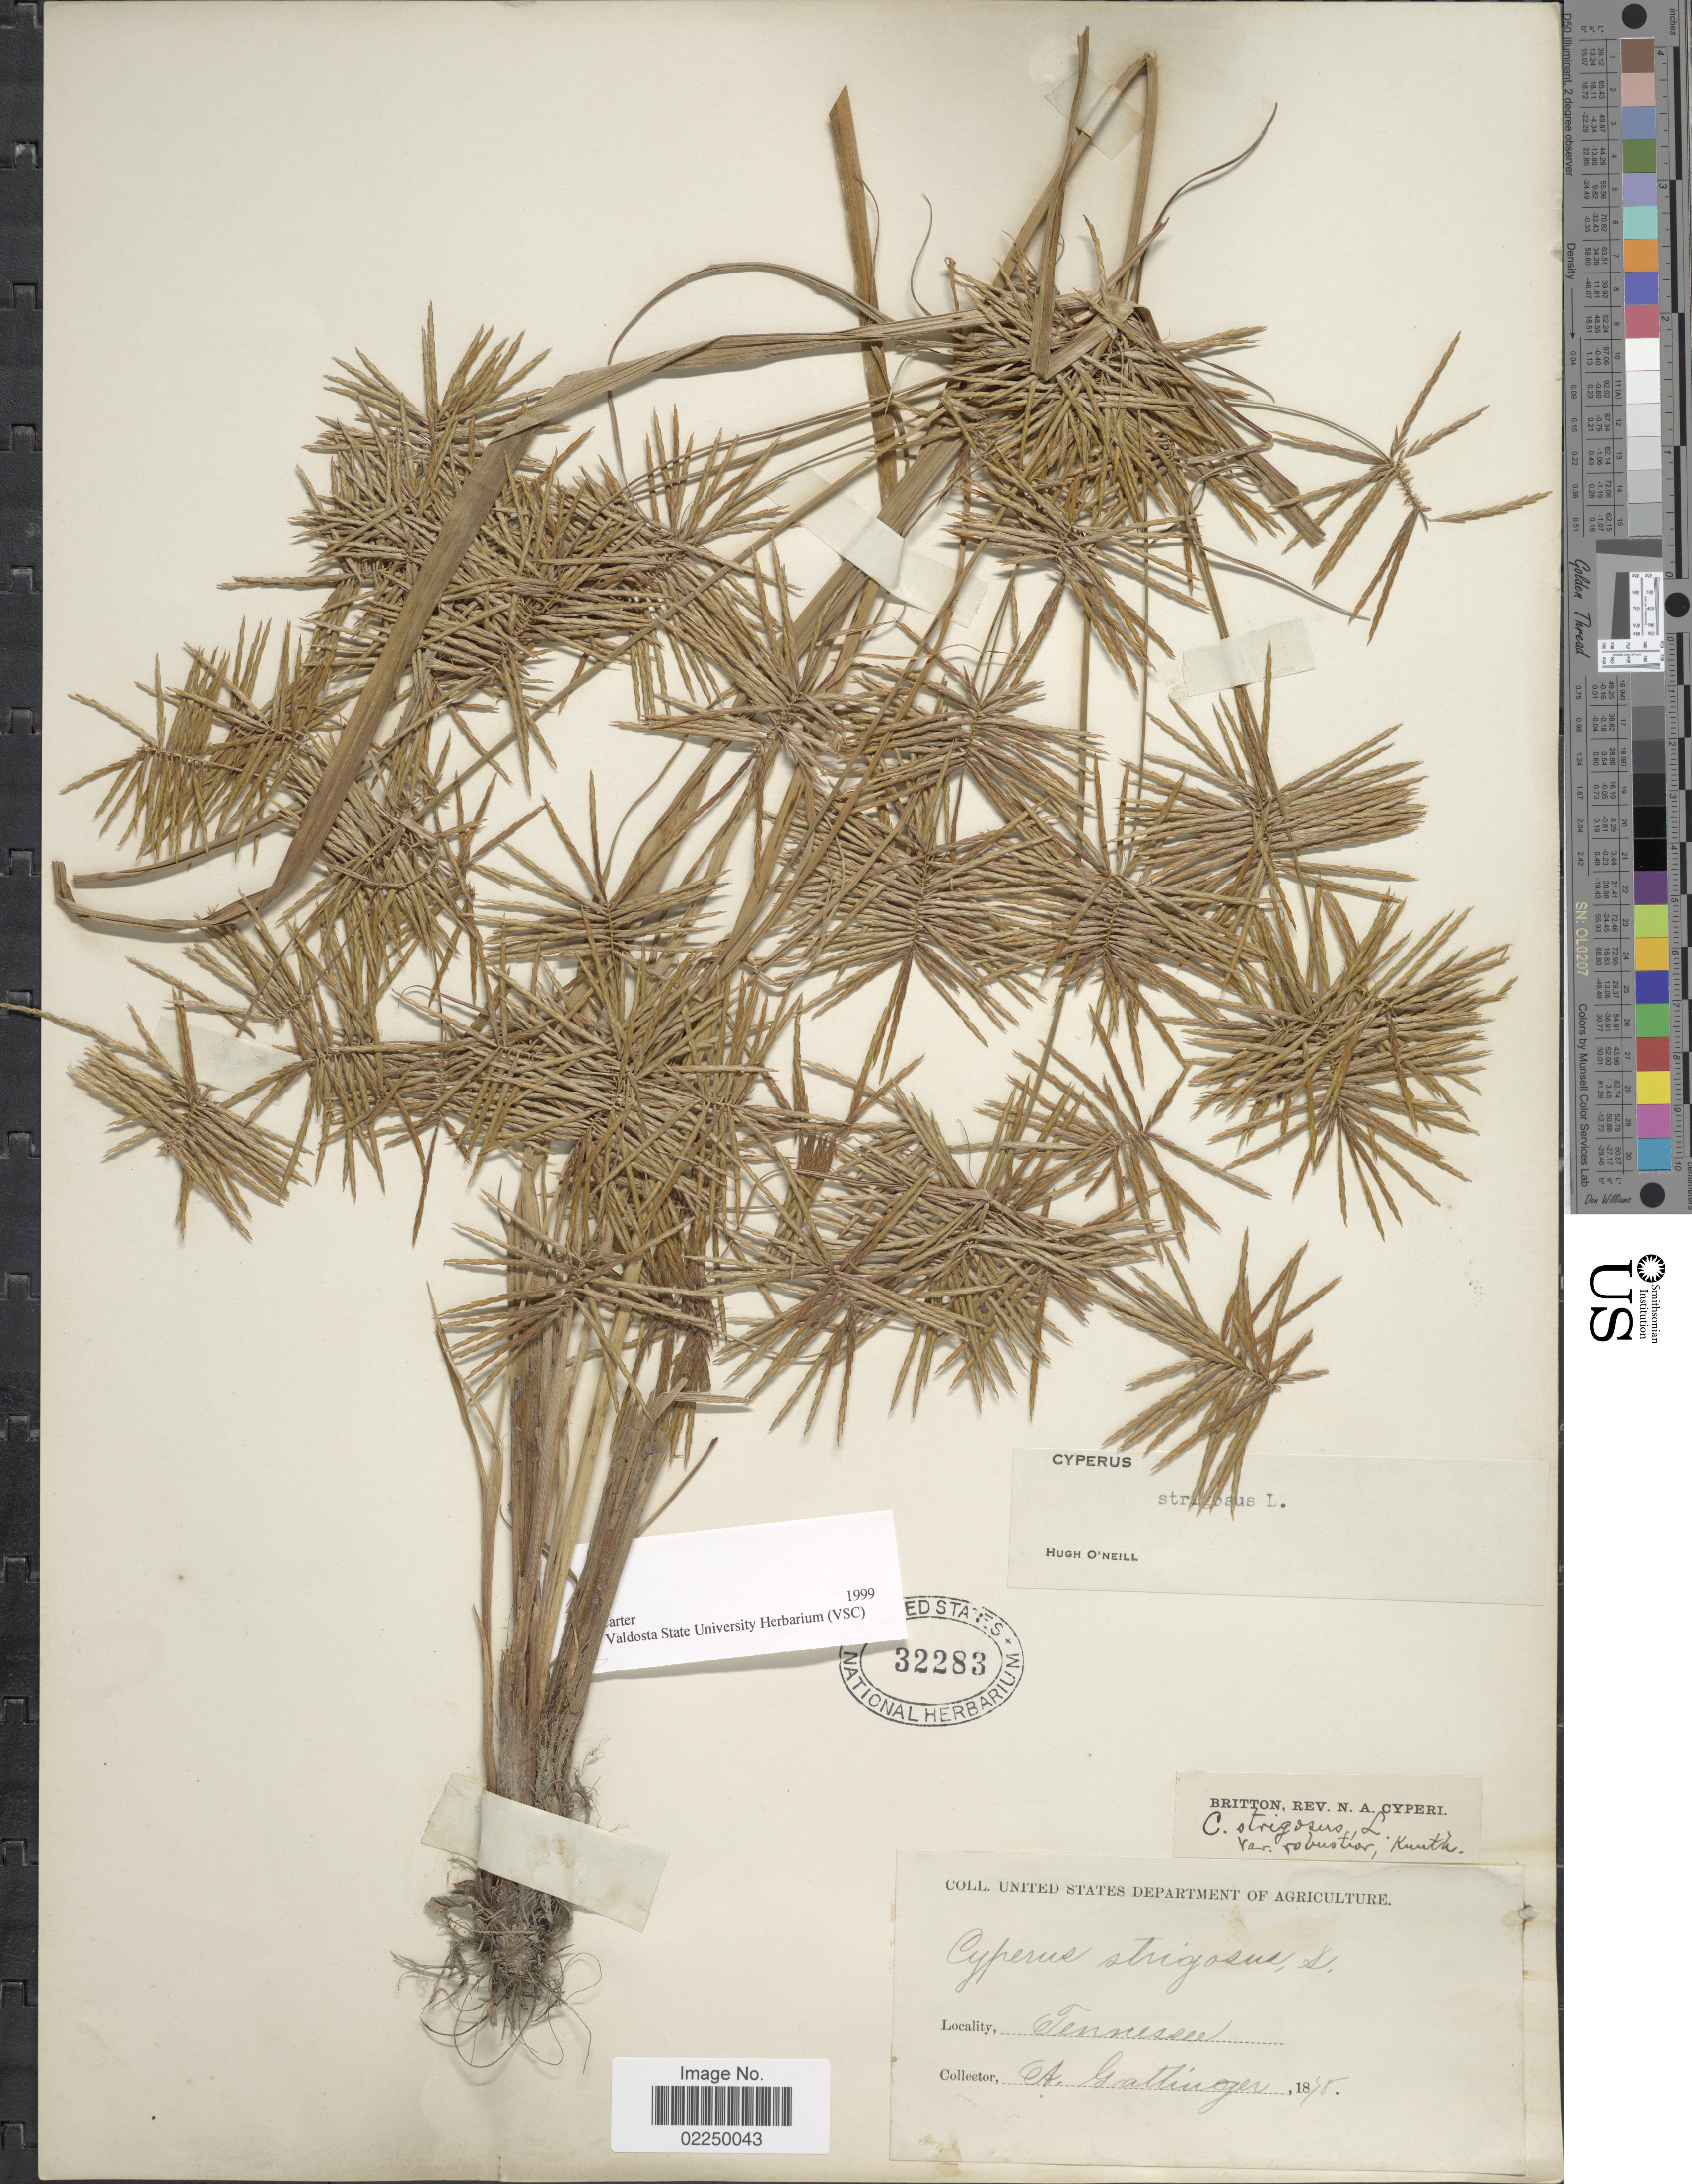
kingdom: Plantae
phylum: Tracheophyta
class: Liliopsida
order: Poales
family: Cyperaceae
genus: Cyperus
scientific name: Cyperus strigosus L.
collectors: A. Gattinger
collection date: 1875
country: United States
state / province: Tennessee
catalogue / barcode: US 32283